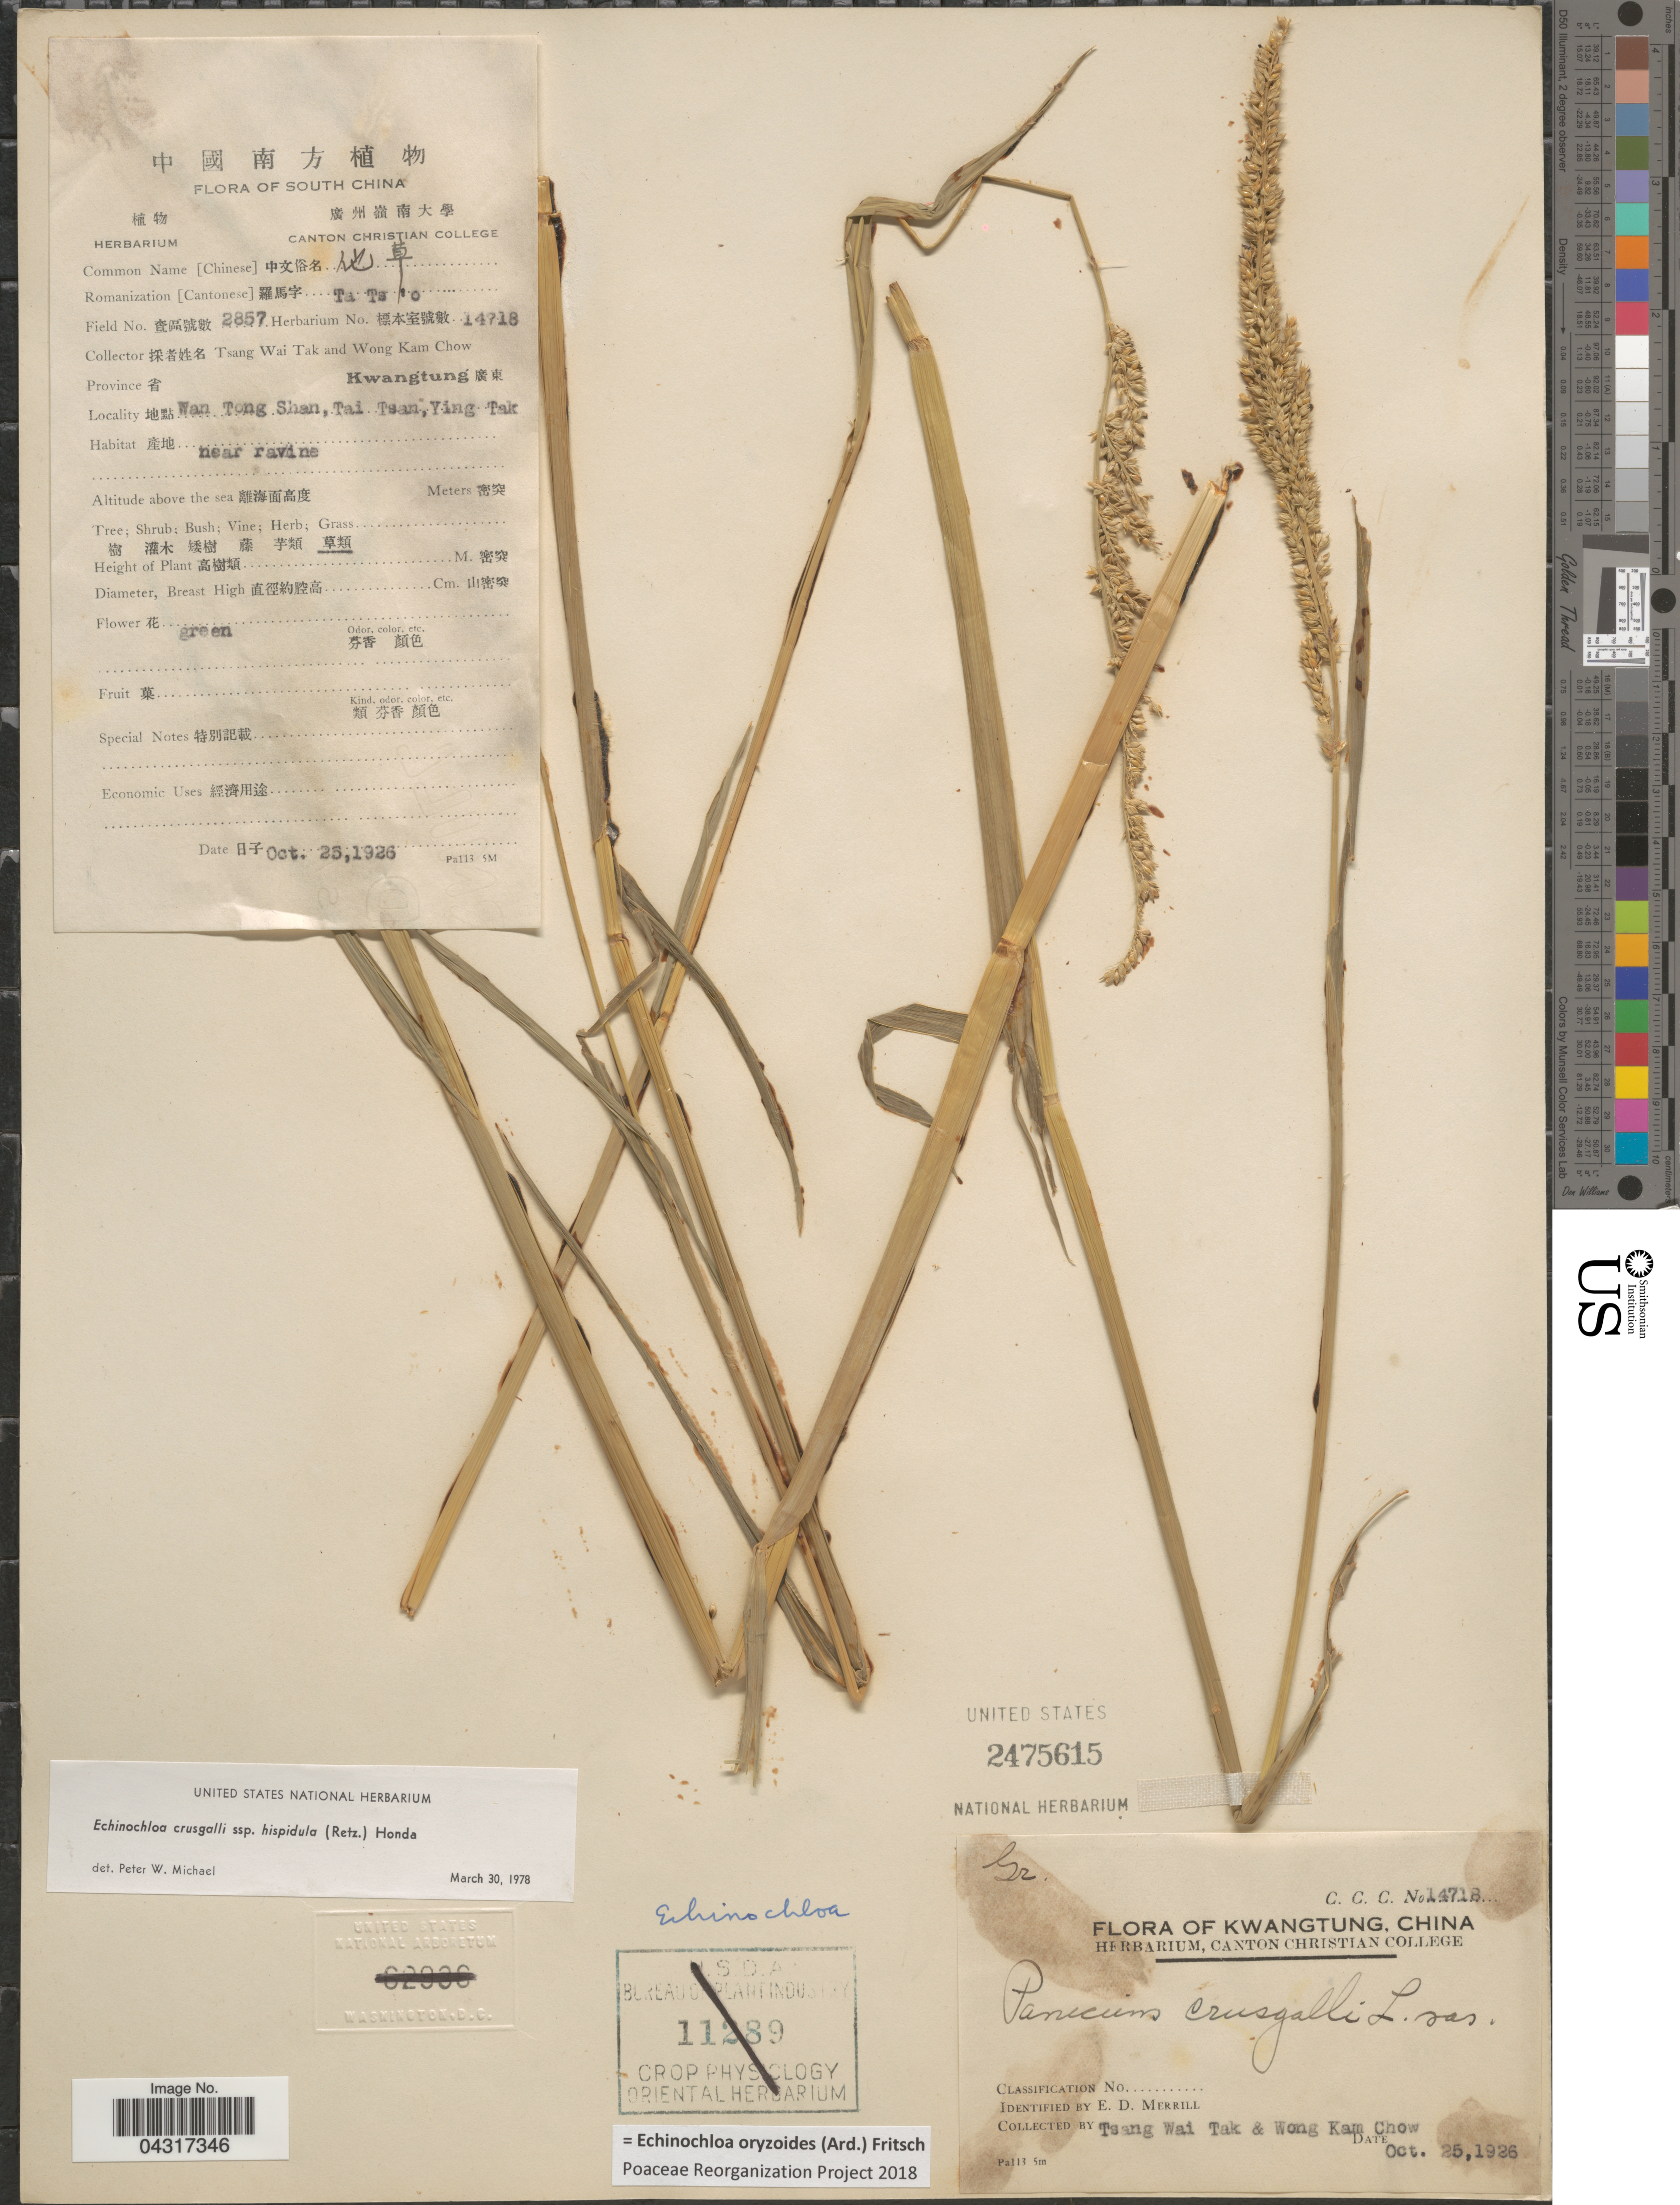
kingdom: Plantae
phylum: Tracheophyta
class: Liliopsida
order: Poales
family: Poaceae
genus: Echinochloa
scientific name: Echinochloa oryzoides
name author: (Ard.) Fritsch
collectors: W. T. Tsang & W. Chow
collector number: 14718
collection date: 1926-10-25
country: China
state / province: Guangdong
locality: Kwangtung. South China. Wah Tong Shan, Tai Tsan,Ying Tak.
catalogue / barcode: US 2475615